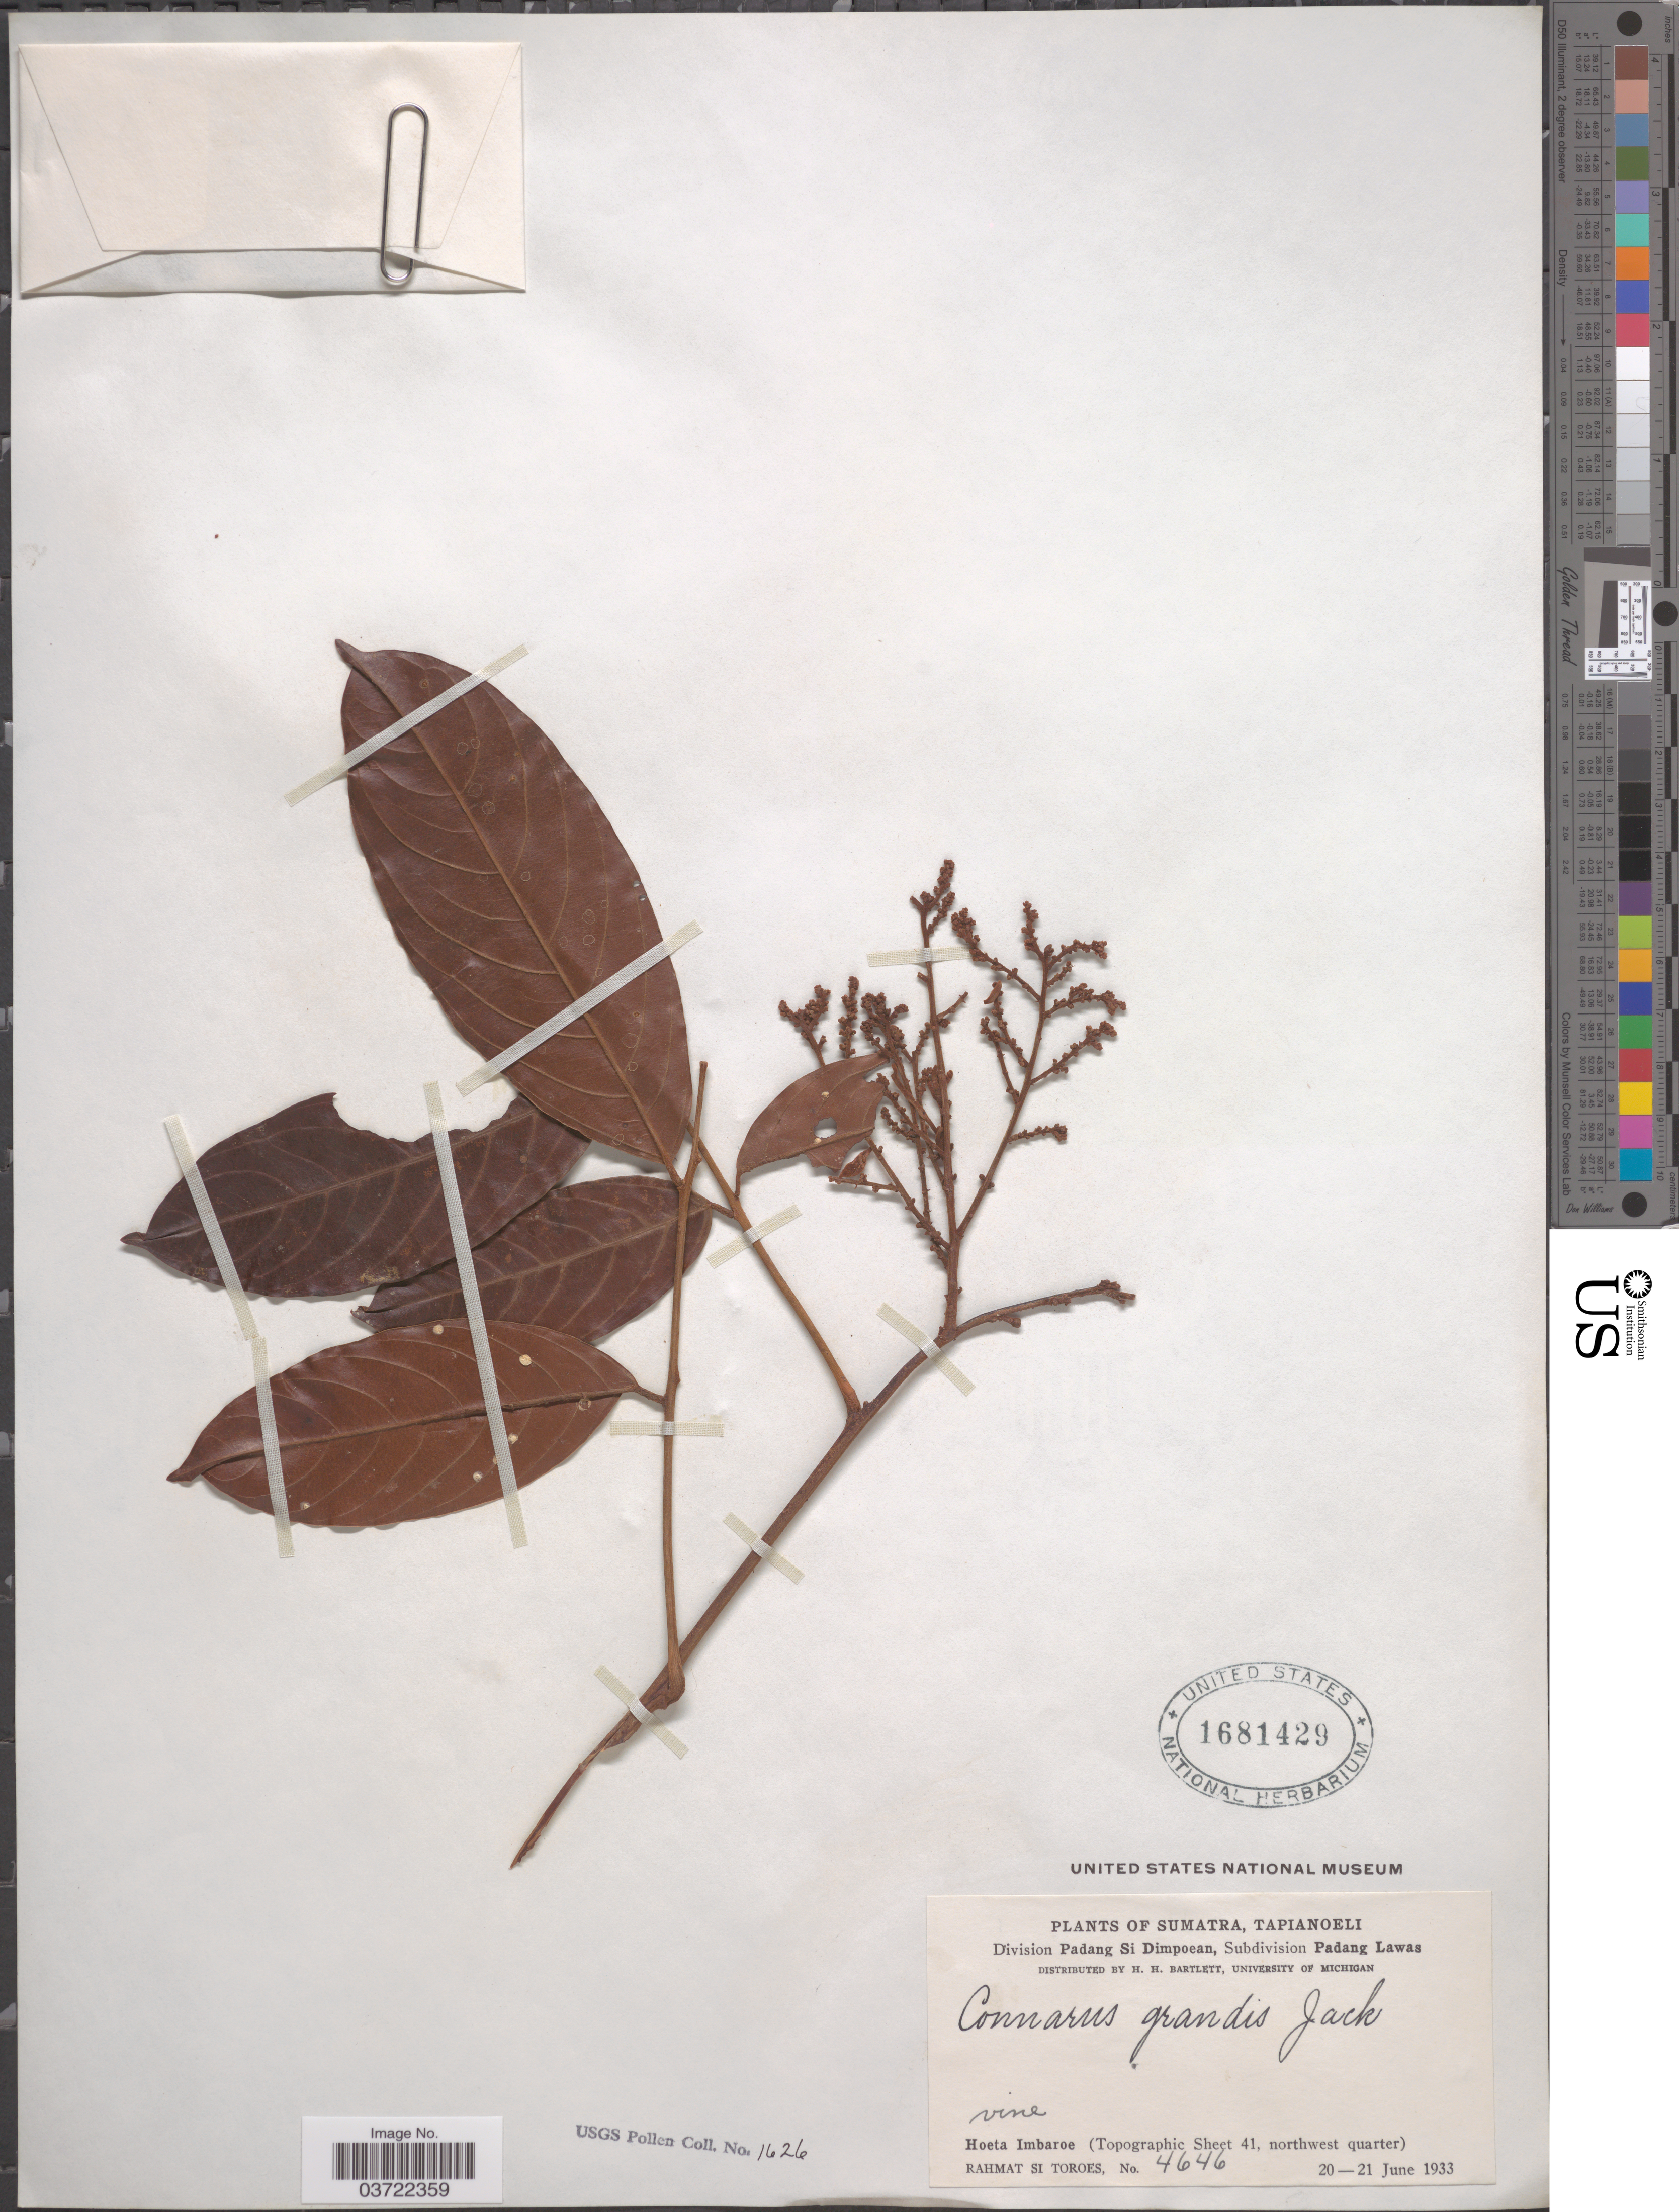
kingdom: Plantae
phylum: Tracheophyta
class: Magnoliopsida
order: Oxalidales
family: Connaraceae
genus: Connarus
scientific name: Connarus grandis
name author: Jack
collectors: Rahmat Si Boeea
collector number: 4646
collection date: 1933-06-20/1933-06-21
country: Indonesia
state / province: Sumatra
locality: Tapianoeli. Division Padang Si Dimpoean, Subdivision Padang Lawas. Hoeta Imbaroe (Topographic Sheet 41, northwest quarter).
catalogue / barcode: US 1681429